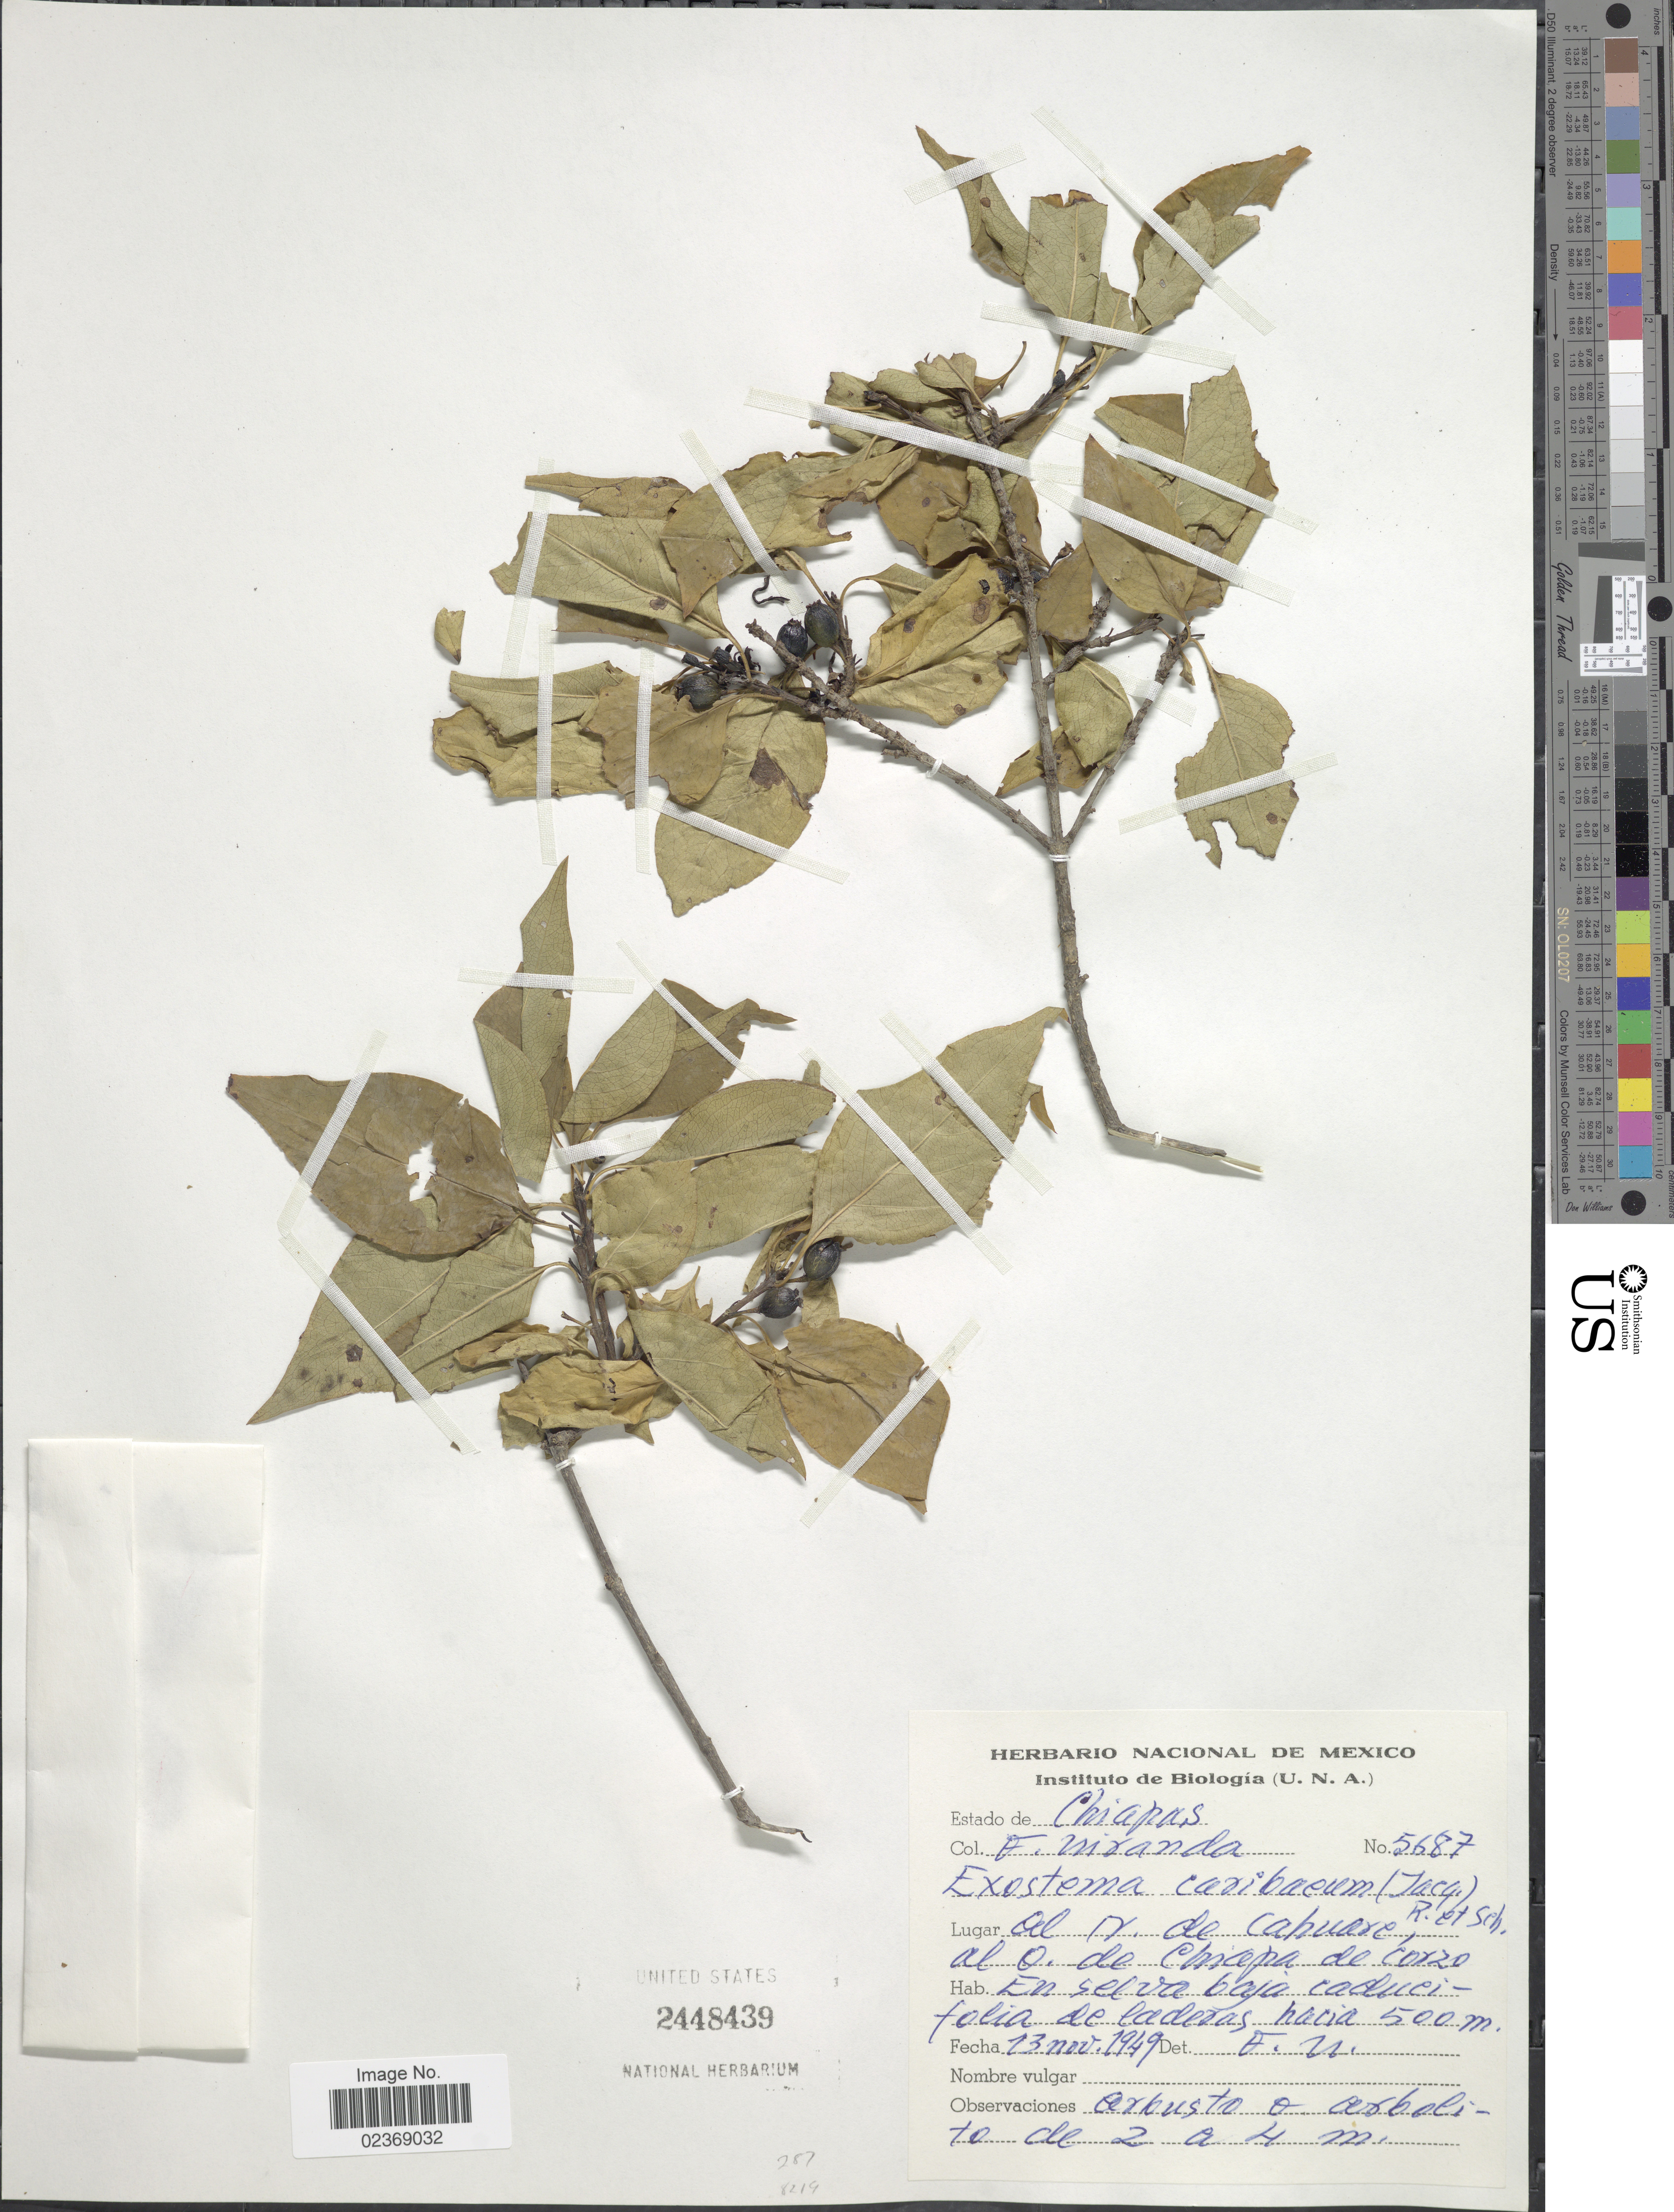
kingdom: Plantae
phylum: Tracheophyta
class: Magnoliopsida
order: Gentianales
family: Rubiaceae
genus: Exostema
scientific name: Exostema caribaeum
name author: (Jacq.) Roem. & Schult.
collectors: F. Miranda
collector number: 5687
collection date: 1949-11-13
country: Mexico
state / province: Chiapas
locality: Al N de Cahuare, al O. de Chiapa de Corzo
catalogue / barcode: US 2448439